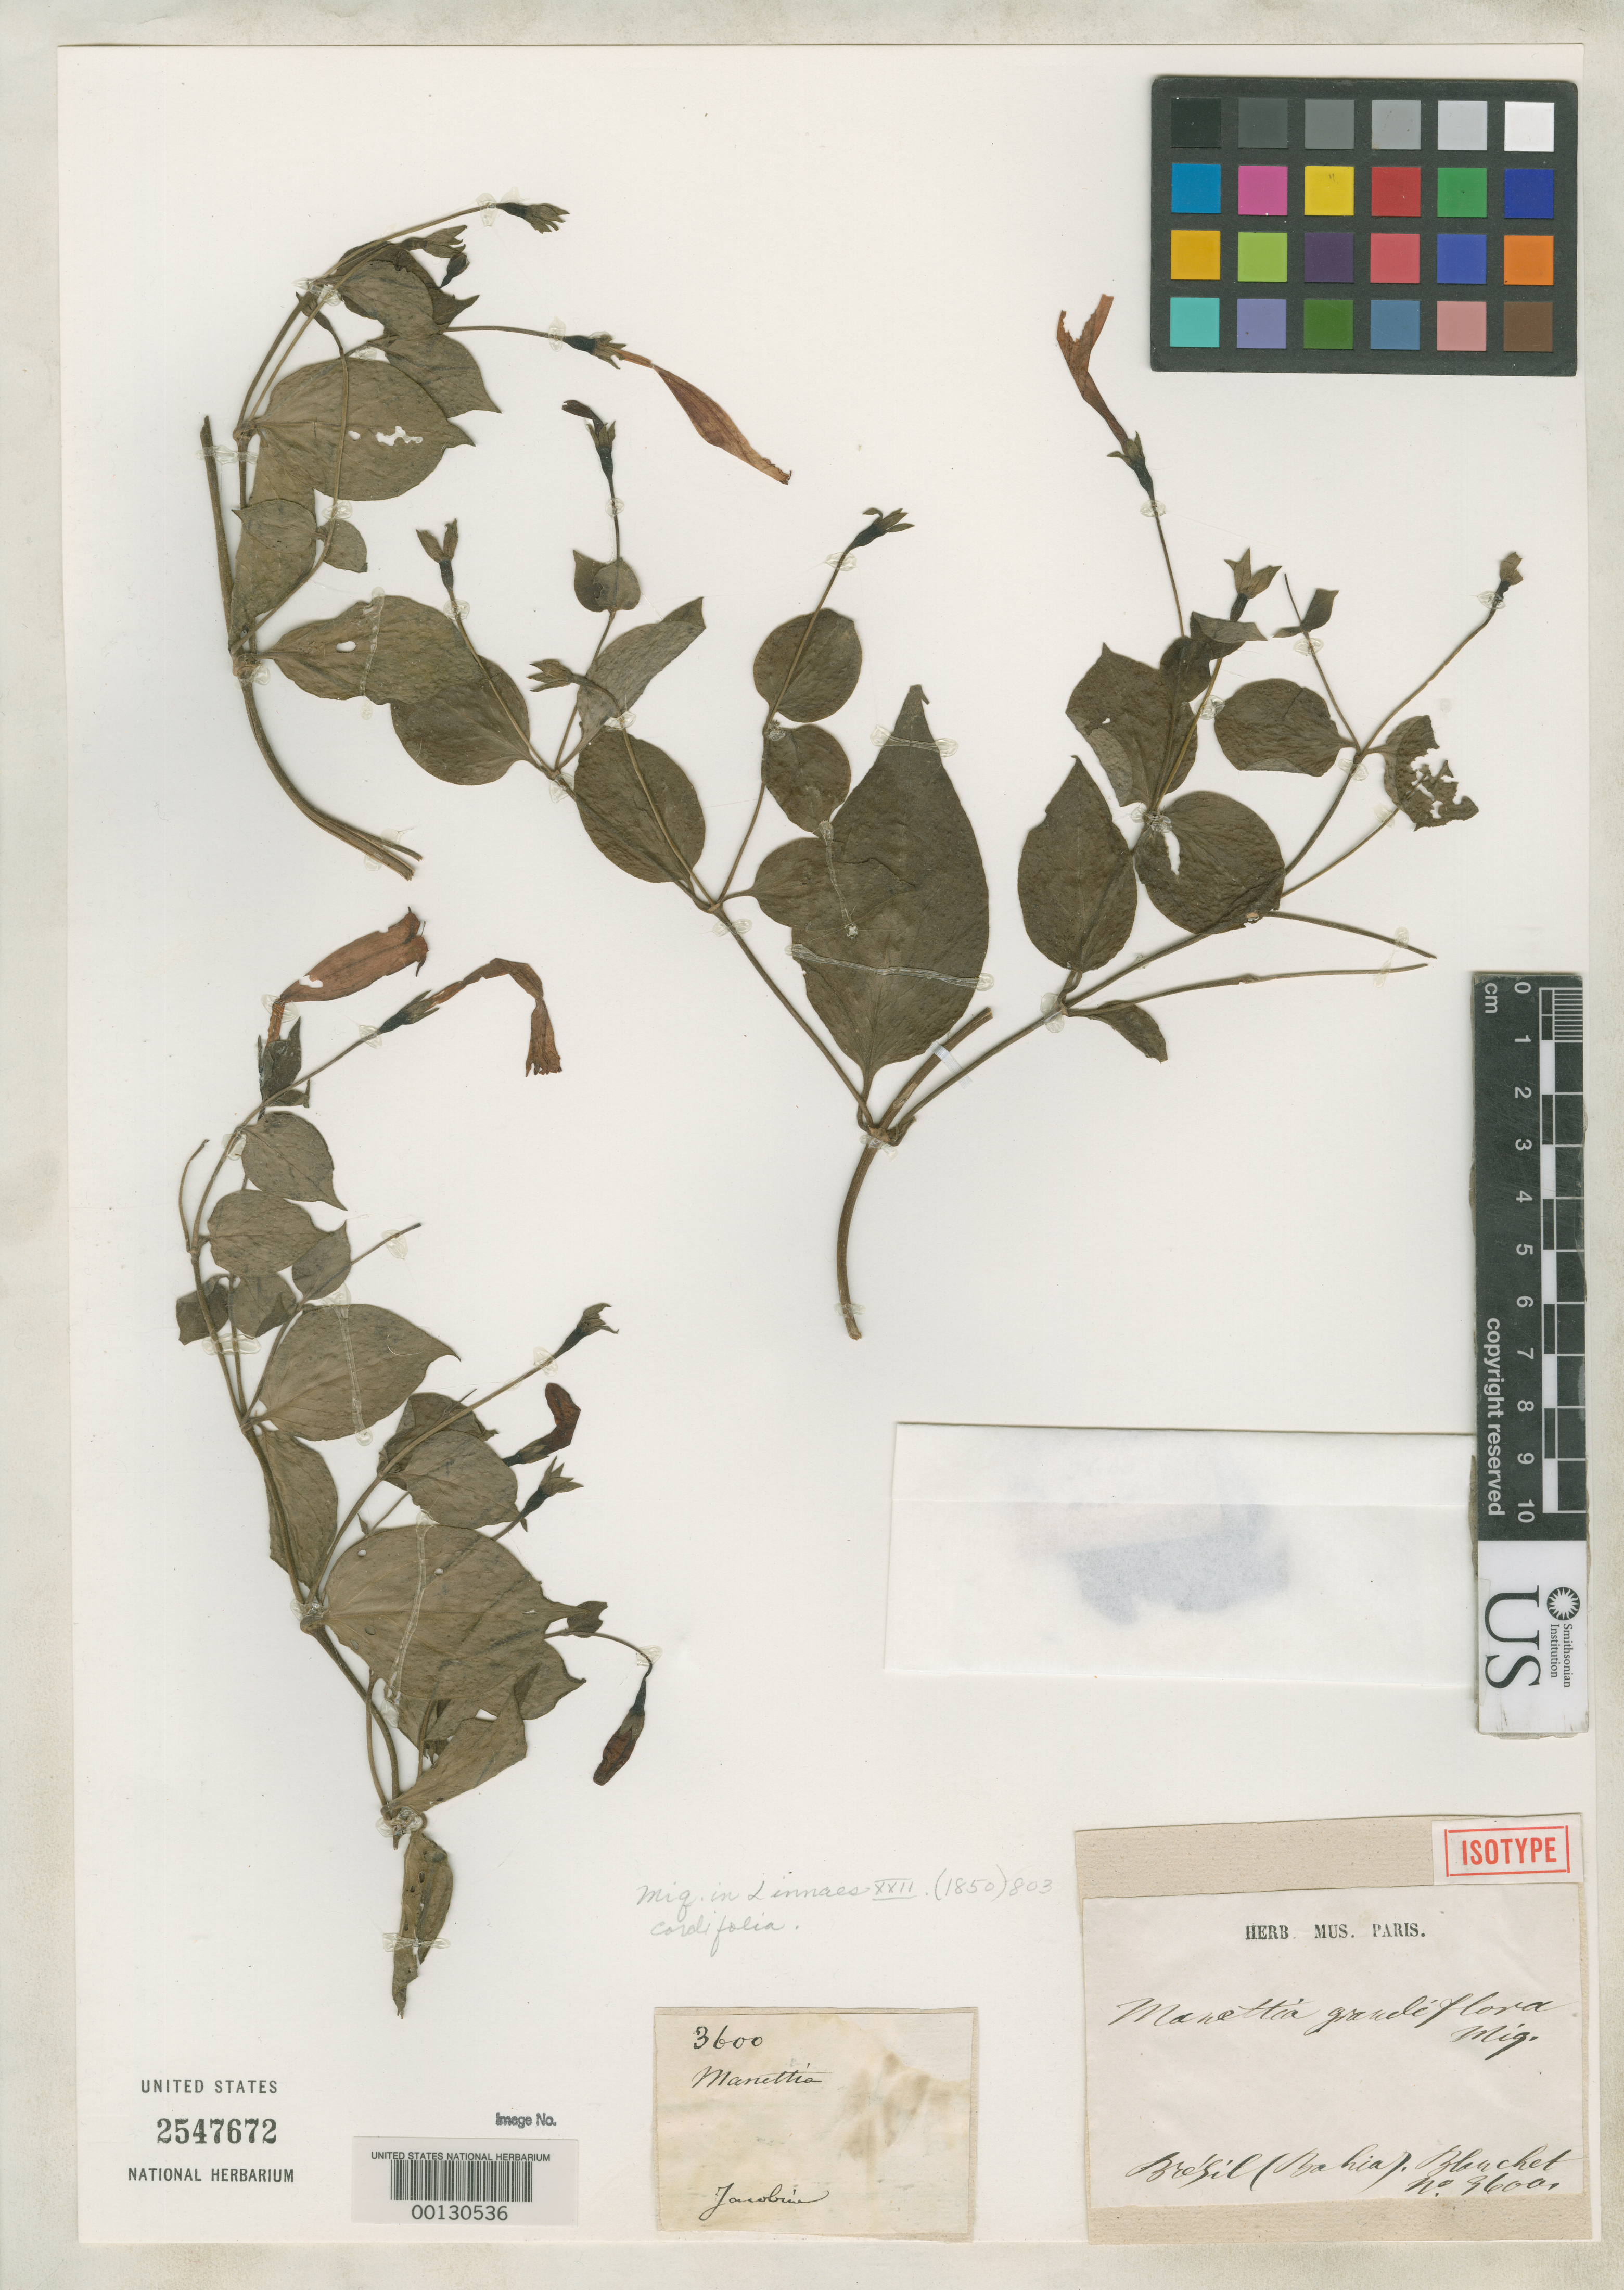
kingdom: Plantae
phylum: Tracheophyta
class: Magnoliopsida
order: Gentianales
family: Rubiaceae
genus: Manettia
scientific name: Manettia grandiflora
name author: Miq.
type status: Isotype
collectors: J. Blanchet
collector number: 3600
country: Brazil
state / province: Bahia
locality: North of Esplanda city on road to Jaquera.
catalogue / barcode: US 2547672